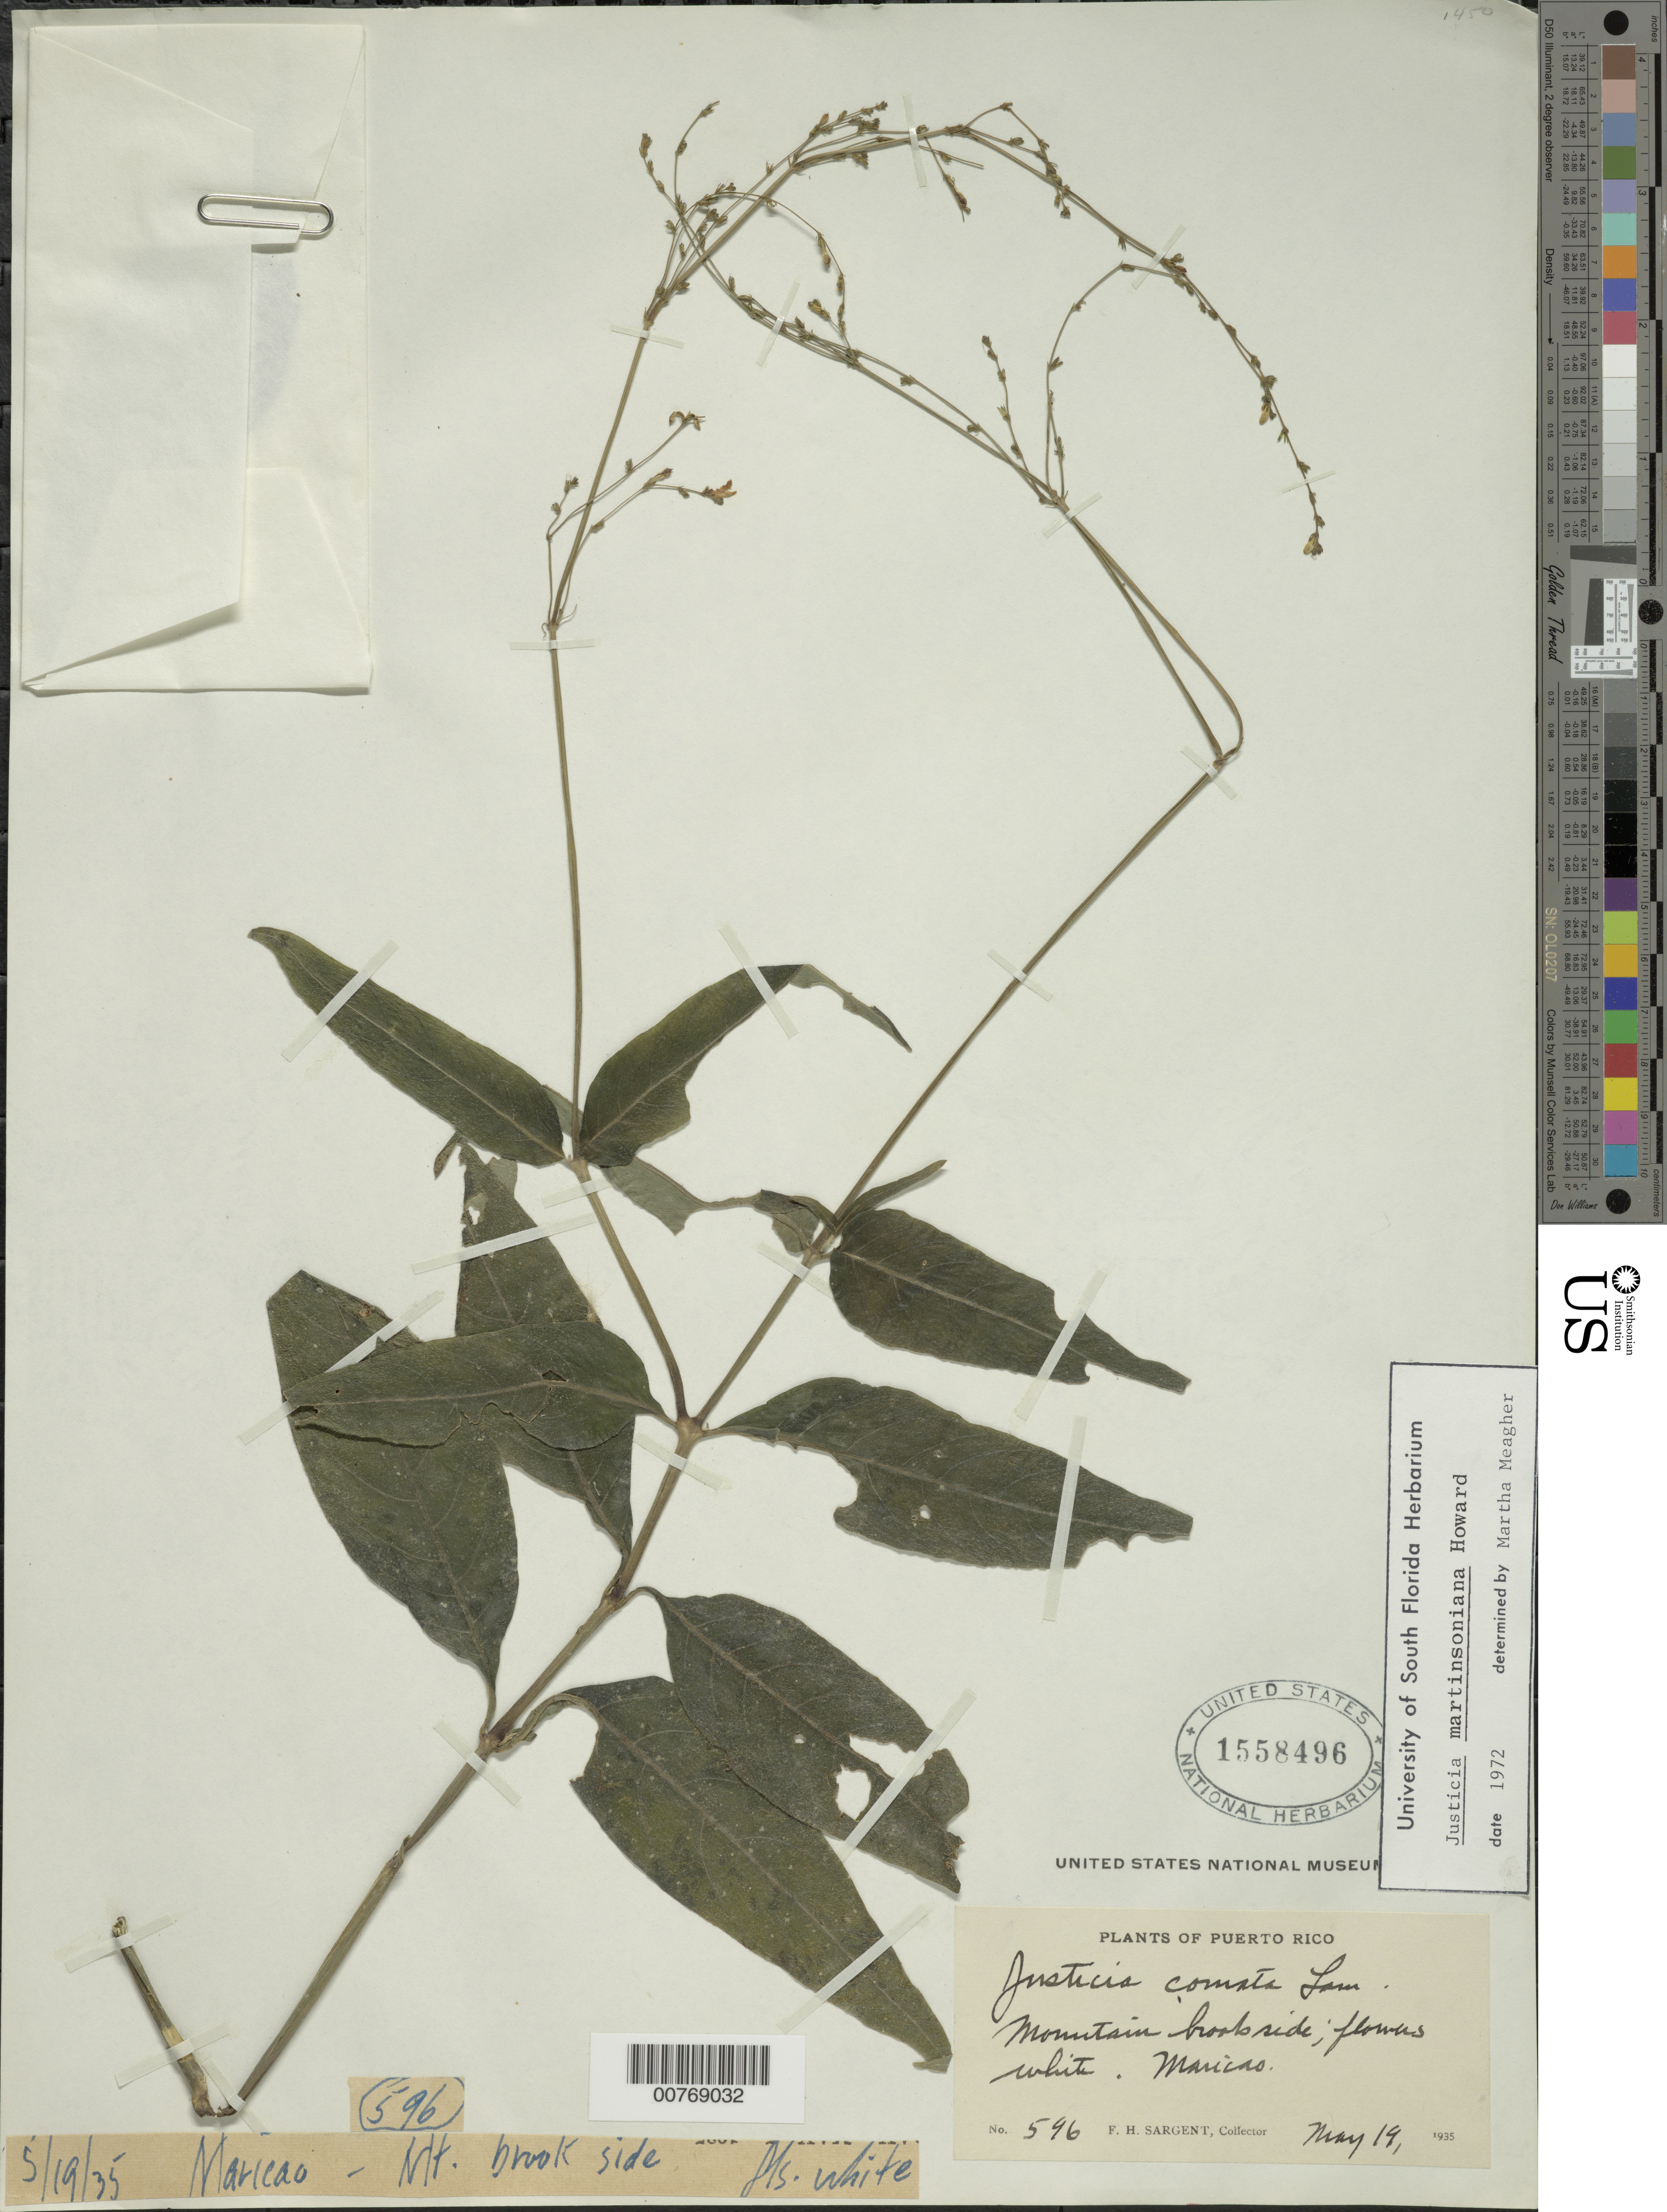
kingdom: Plantae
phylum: Tracheophyta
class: Magnoliopsida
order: Lamiales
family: Acanthaceae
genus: Justicia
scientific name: Justicia martinsoniana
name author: R.A. Howard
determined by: Meagher, M.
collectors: F. H. Sargent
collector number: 596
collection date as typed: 19 May 1935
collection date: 1935-05-19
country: Puerto Rico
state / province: Maricao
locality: Maricao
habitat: Mountain brookside; flowers white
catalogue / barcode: US 1558496